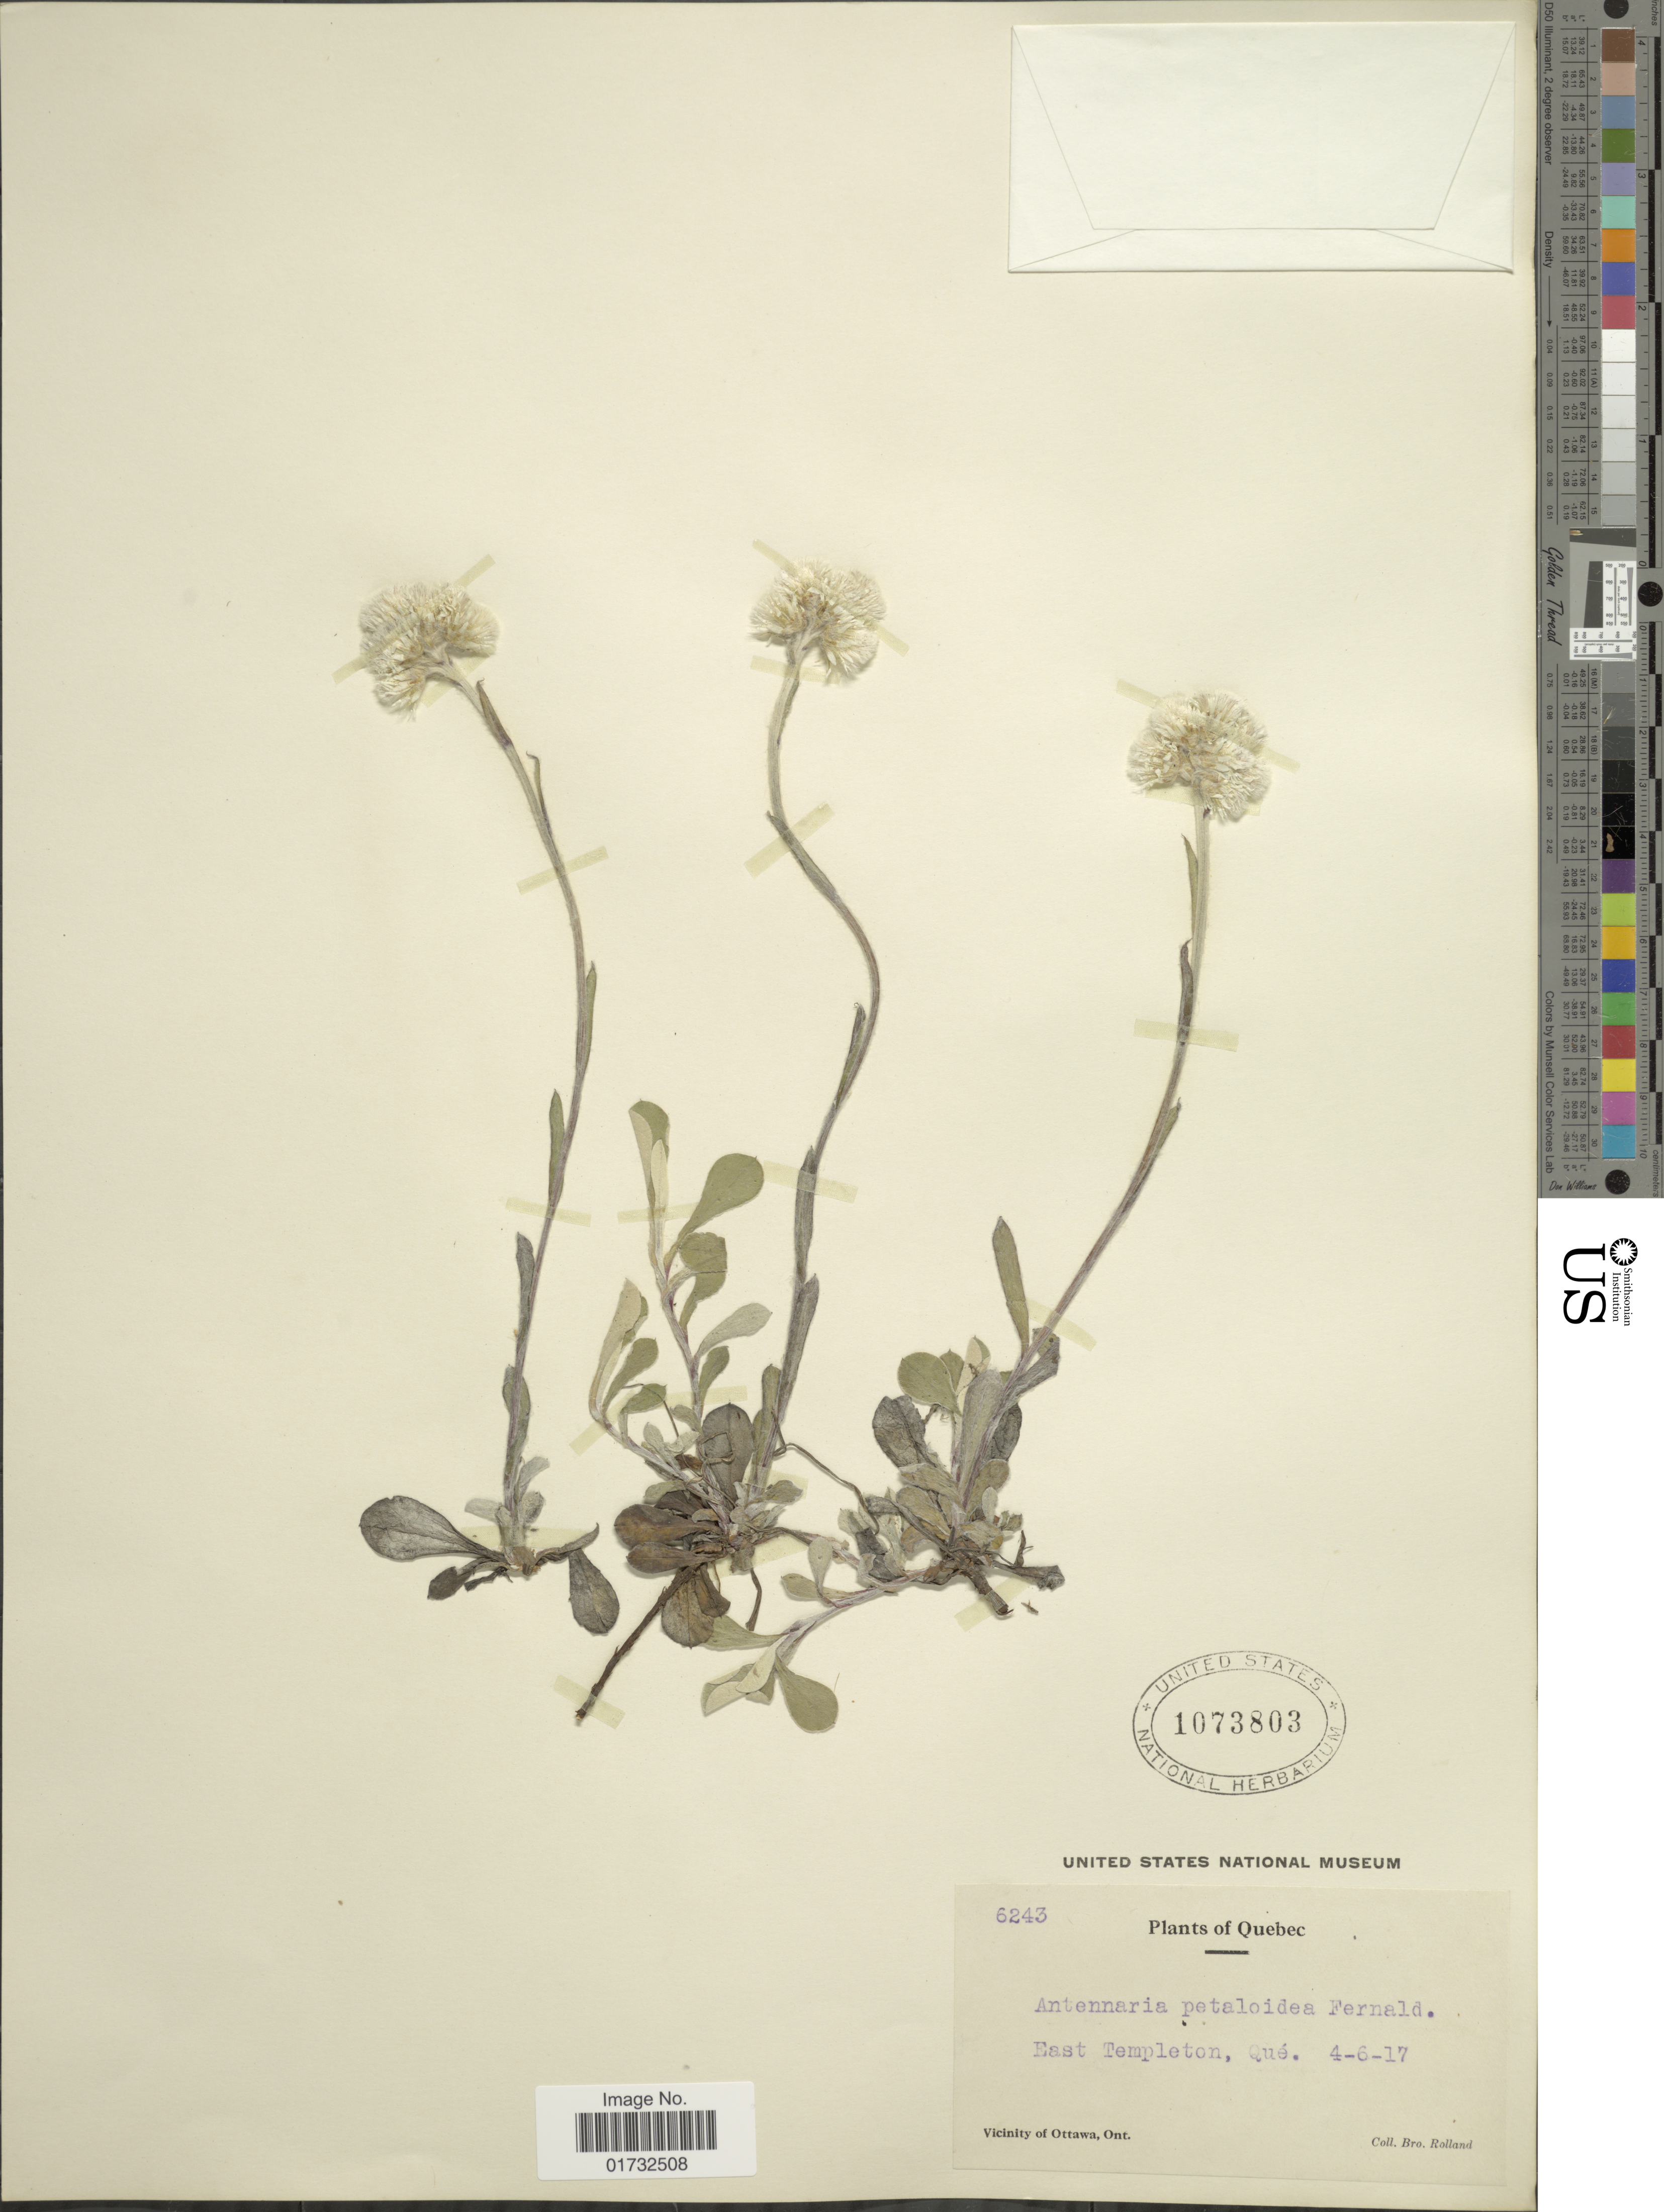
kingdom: Plantae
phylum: Tracheophyta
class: Magnoliopsida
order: Asterales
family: Asteraceae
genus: Antennaria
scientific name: Antennaria petaloidea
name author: (Fernald) Fernald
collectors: B. Rolland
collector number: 6243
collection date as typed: Transcribed d/m/y: 4/6/17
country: Canada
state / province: Quebec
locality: East Templeton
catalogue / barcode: US 1073803